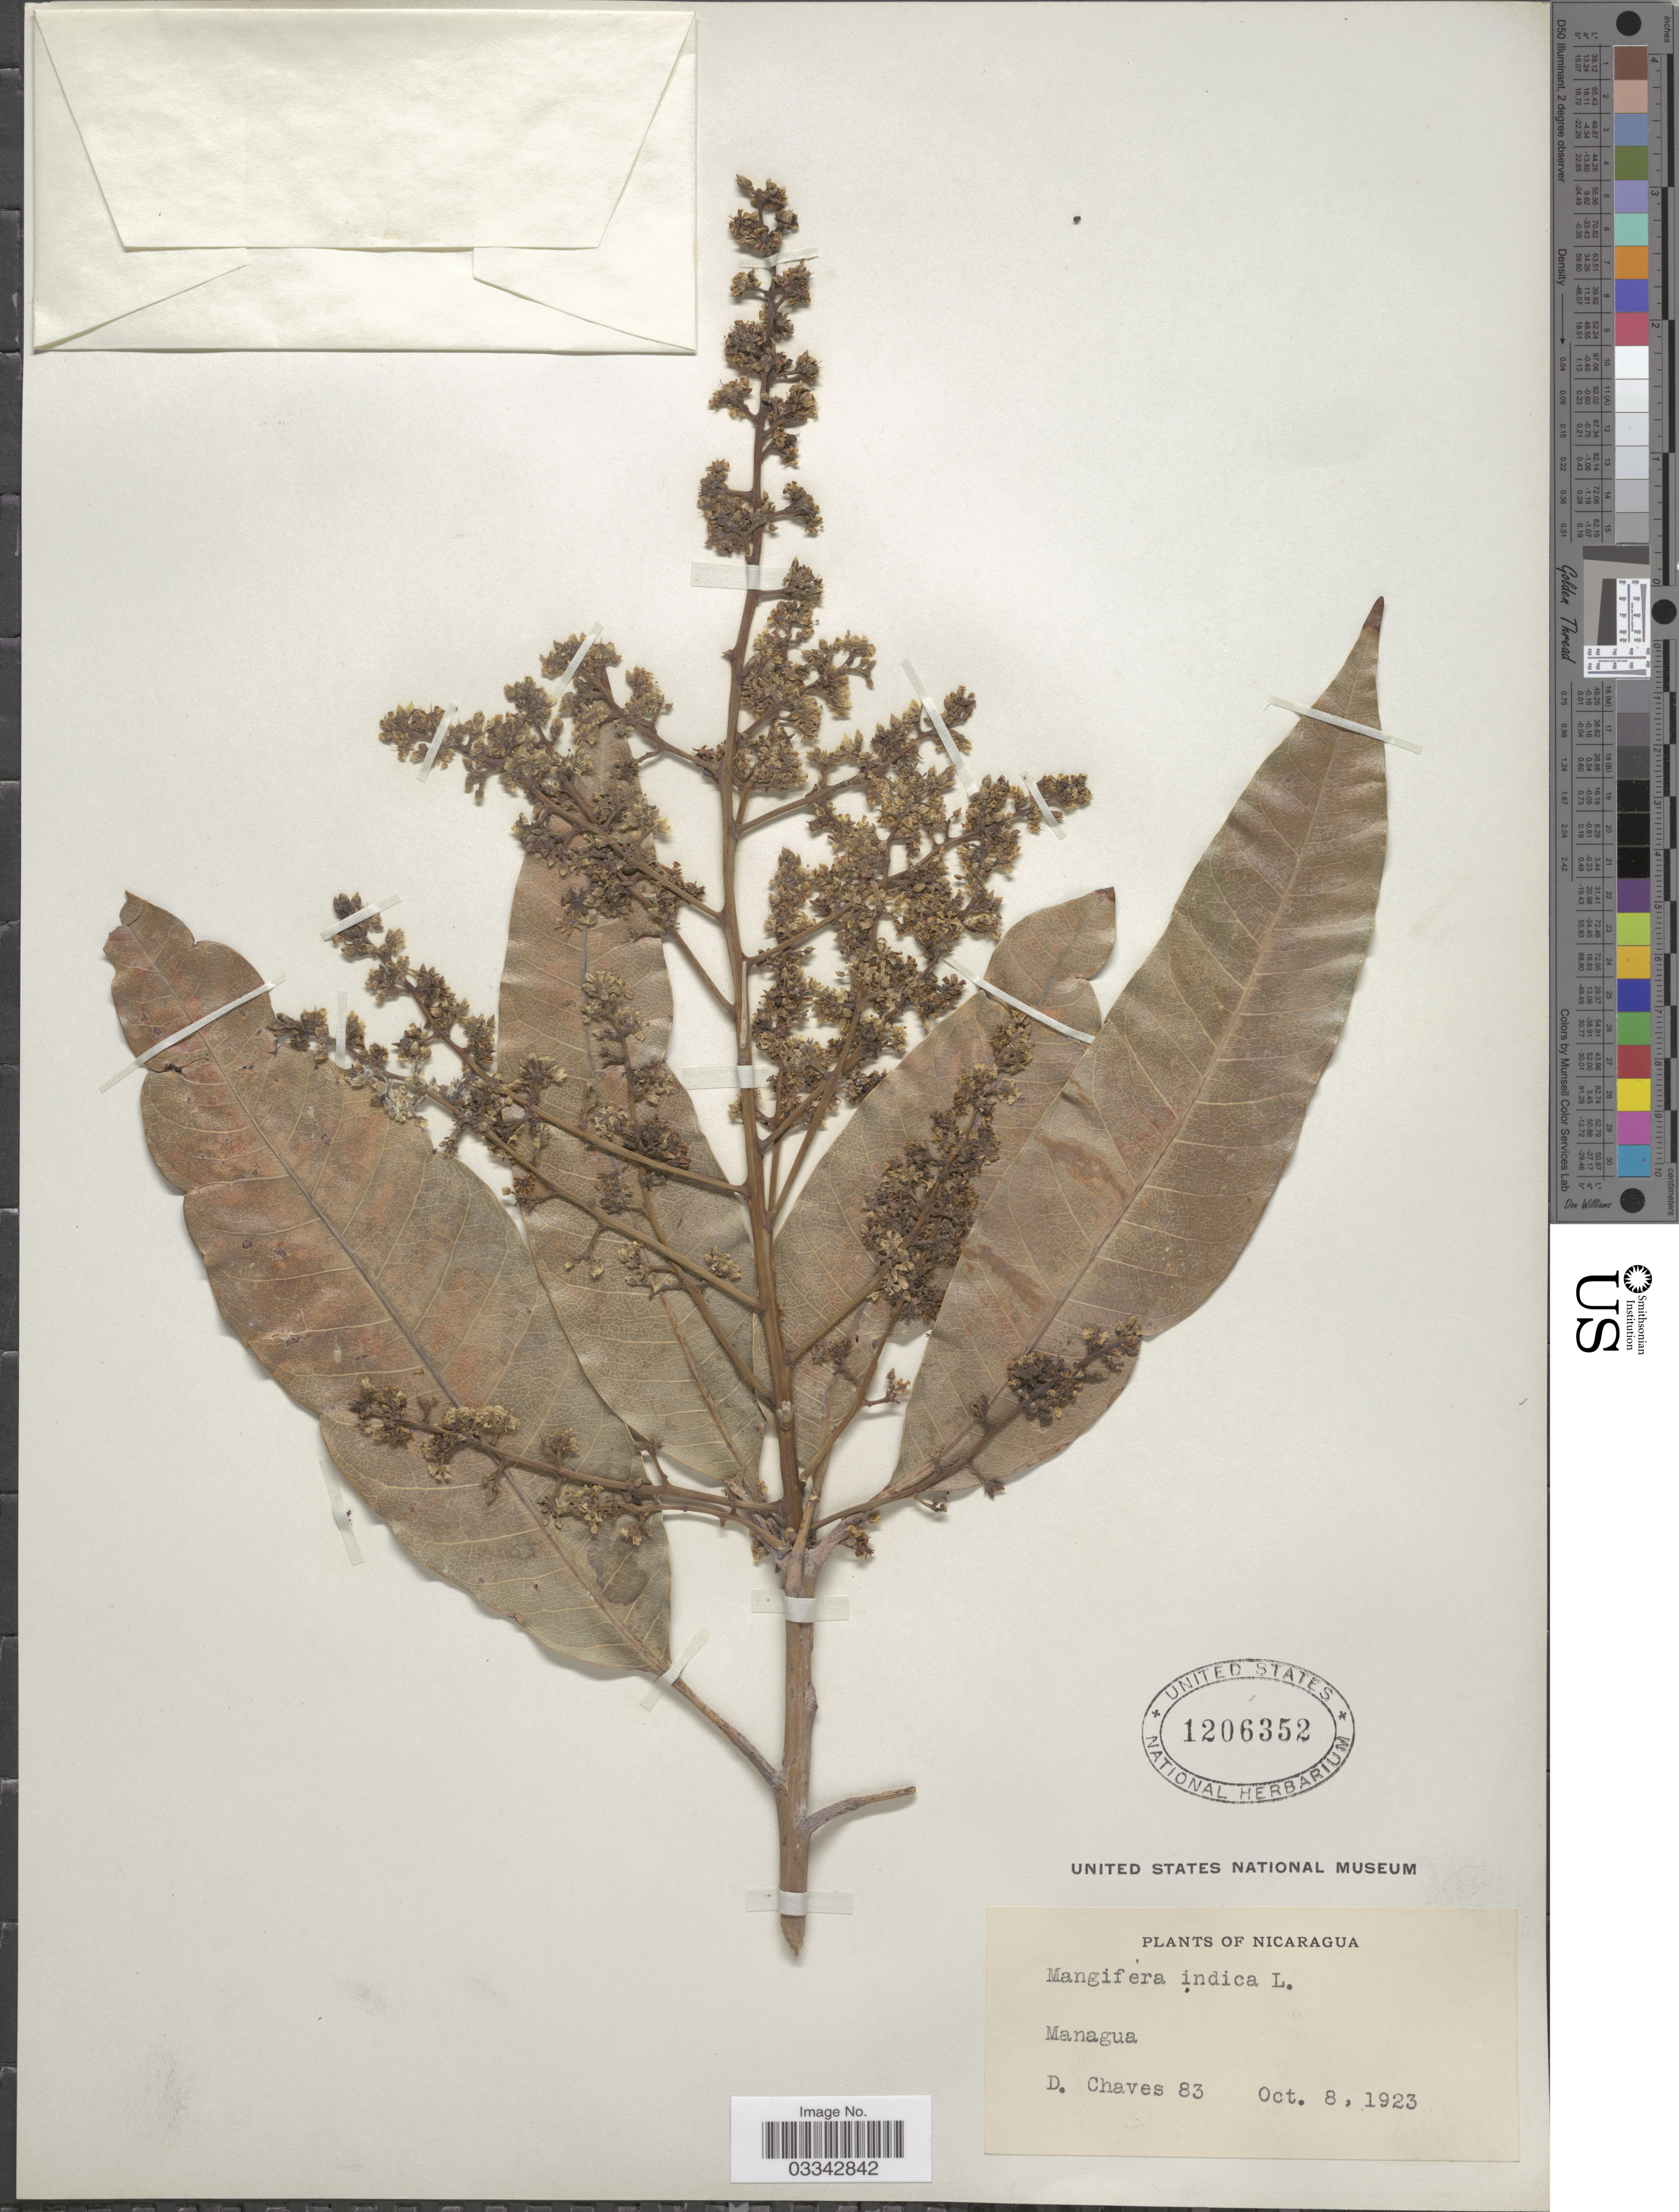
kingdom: Plantae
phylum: Tracheophyta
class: Magnoliopsida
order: Sapindales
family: Anacardiaceae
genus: Mangifera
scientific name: Mangifera indica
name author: L.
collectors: D. Chaves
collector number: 83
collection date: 1923-10-08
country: Nicaragua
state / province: Managua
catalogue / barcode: US 1206352